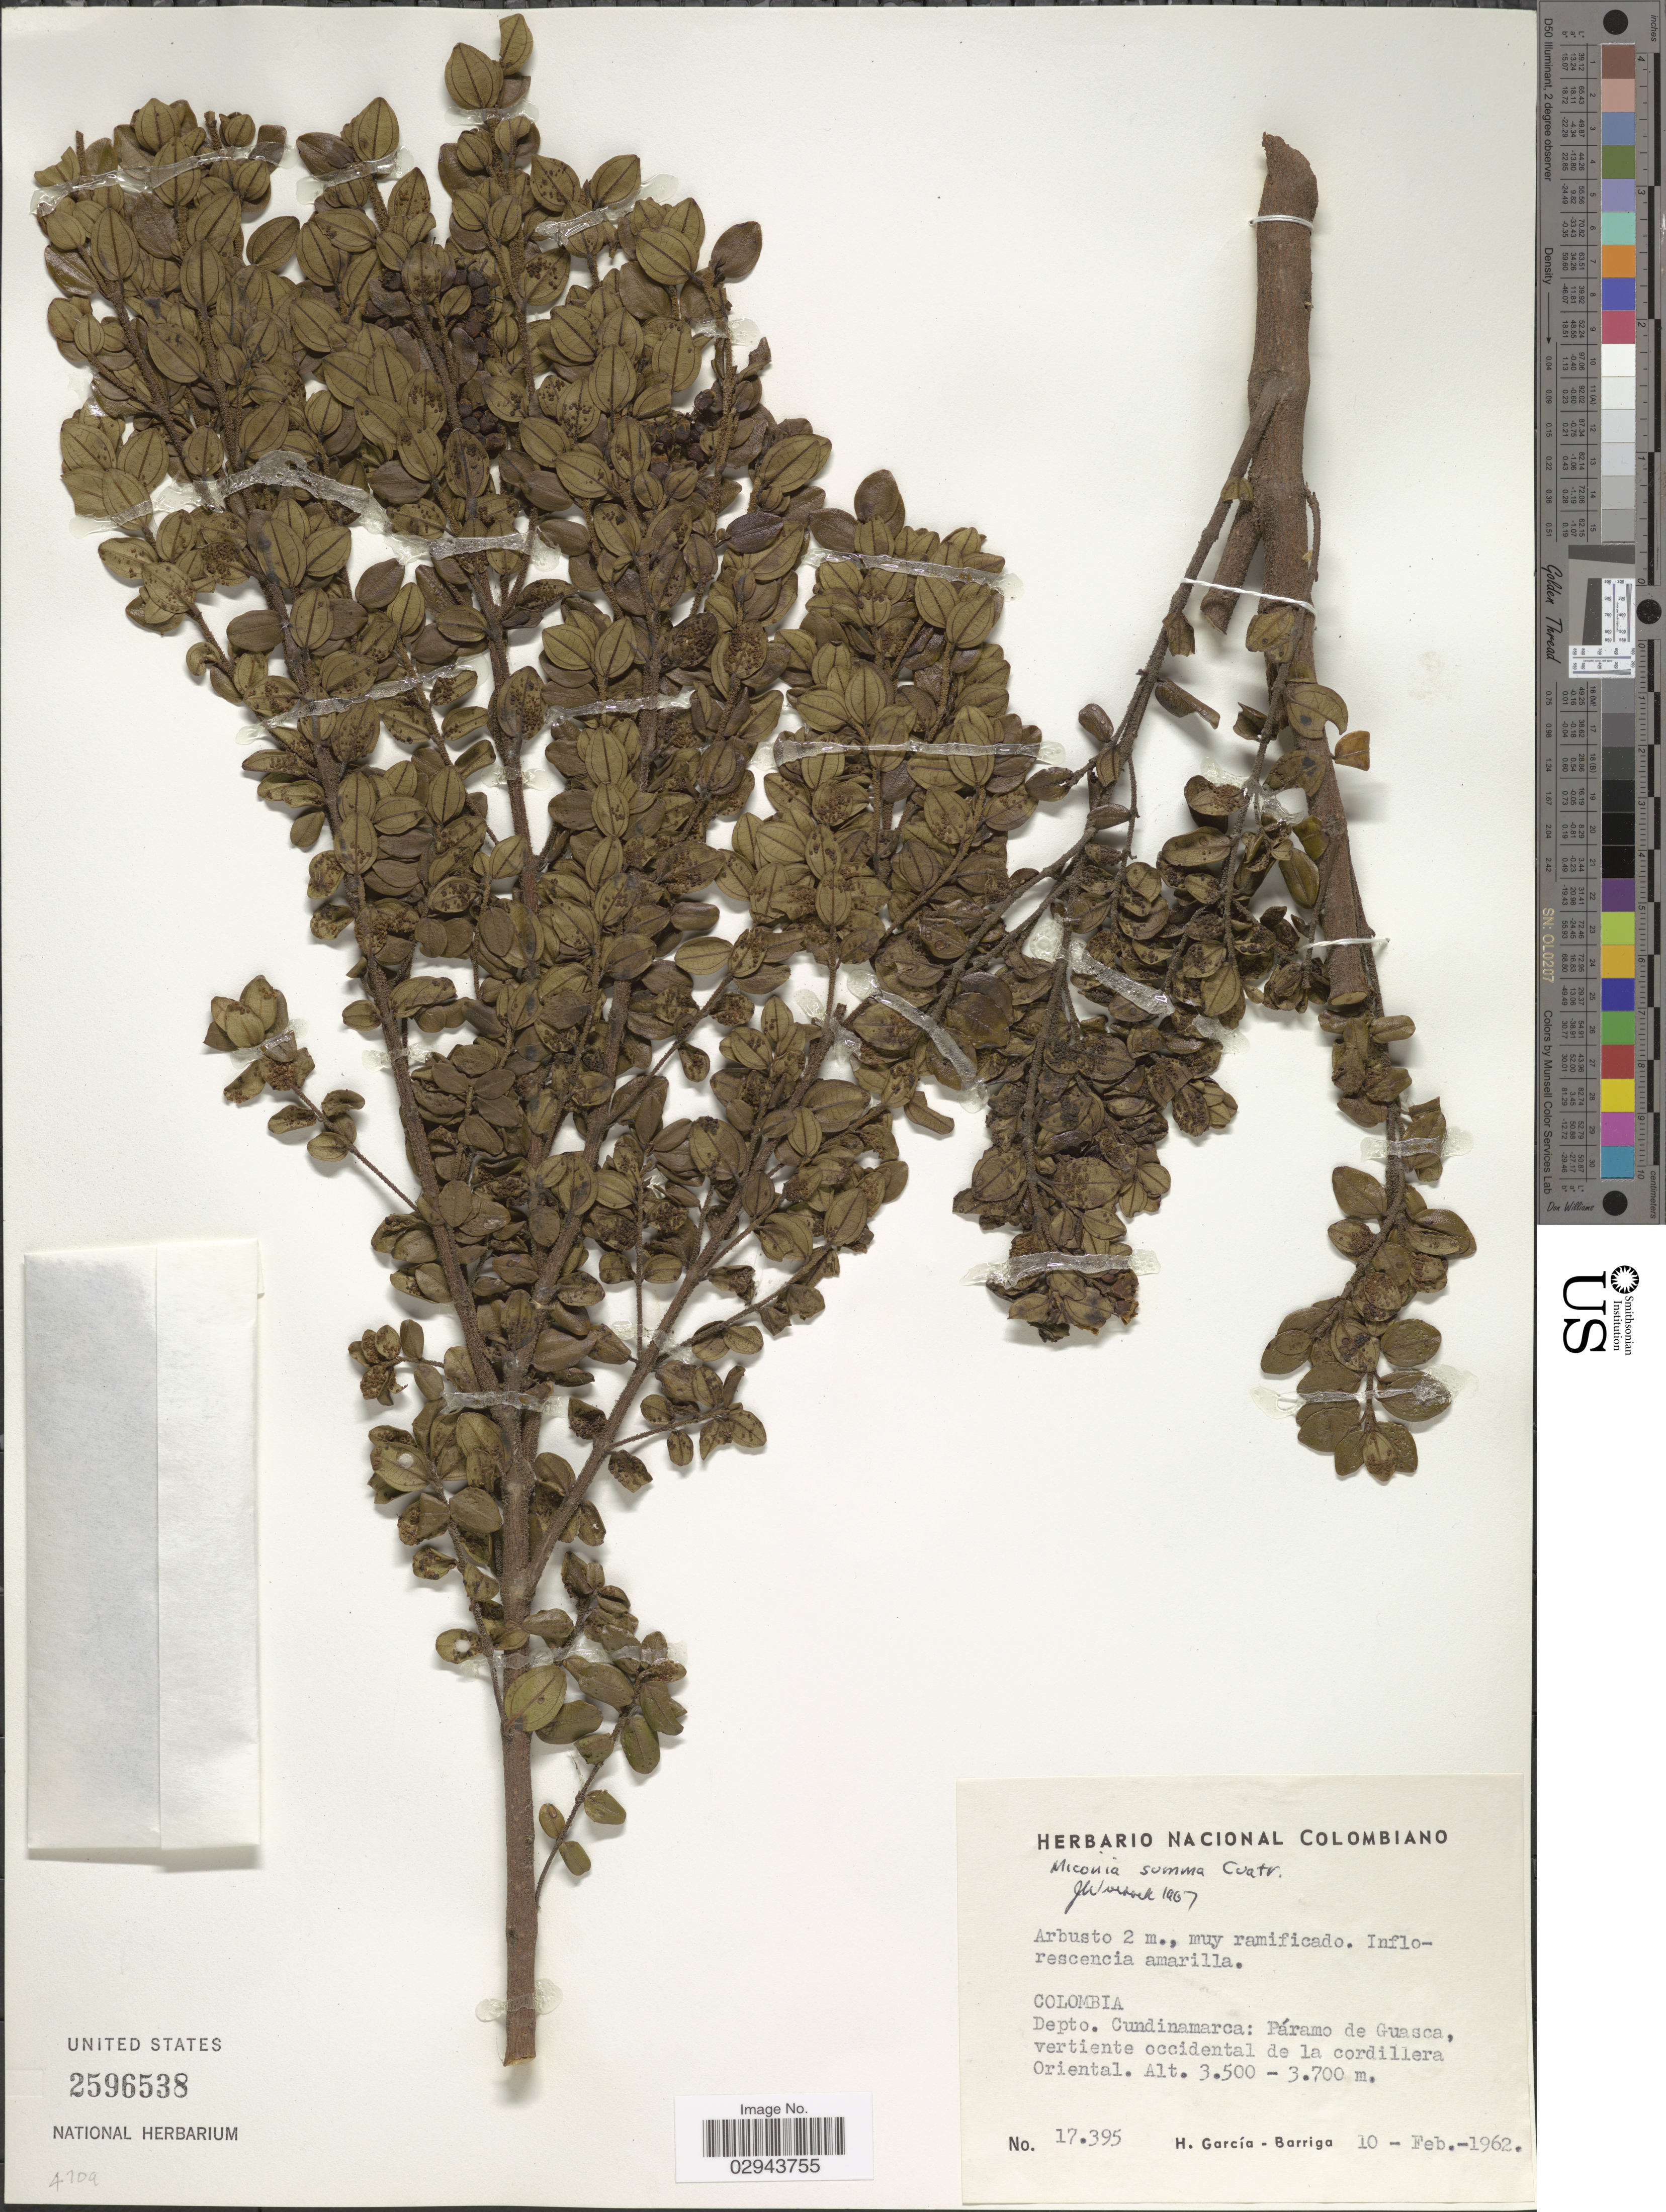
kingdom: Plantae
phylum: Tracheophyta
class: Magnoliopsida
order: Myrtales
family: Melastomataceae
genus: Miconia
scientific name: Miconia summa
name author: Cuatrec.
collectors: H. García Barriga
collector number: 17395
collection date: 1962-02-10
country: Colombia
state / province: Cundinamarca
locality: Depto. Cundinamarca: Páramo de Guasca, vertiente occidental de la cordillera Oriental.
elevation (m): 3500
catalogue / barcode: US 2596538